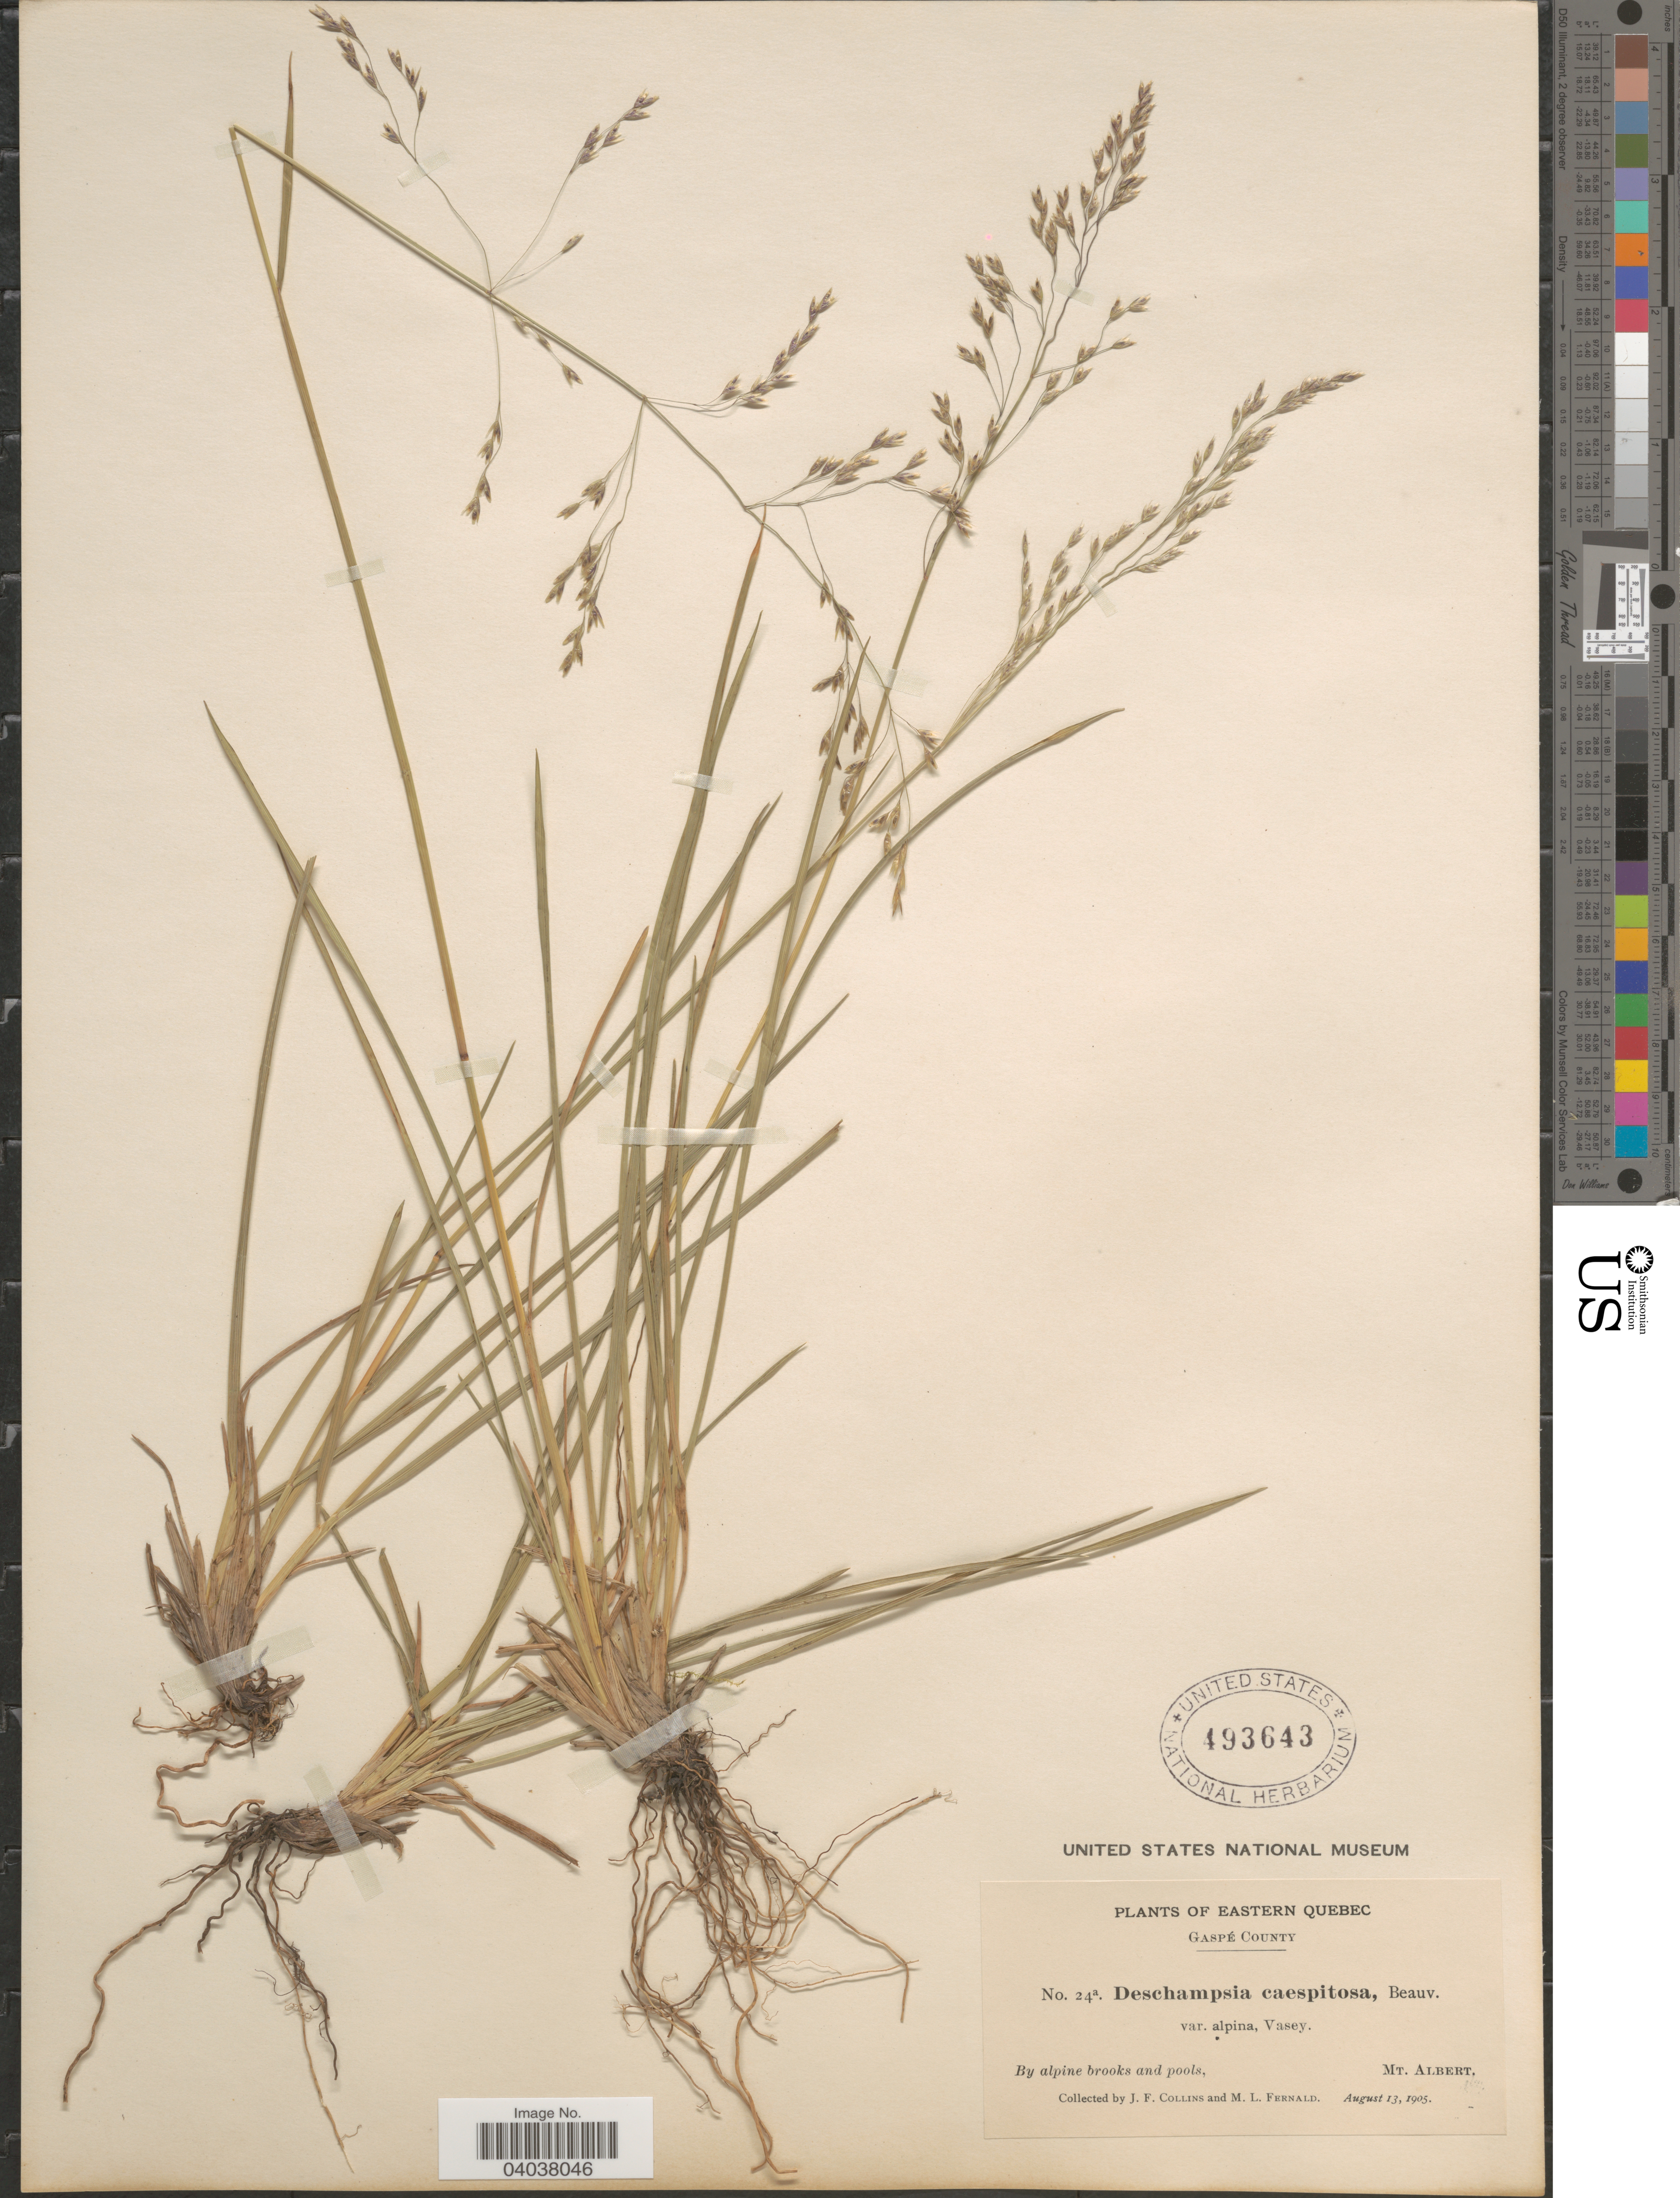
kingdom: Plantae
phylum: Tracheophyta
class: Liliopsida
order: Poales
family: Poaceae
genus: Deschampsia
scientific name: Deschampsia cespitosa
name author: (L.) P. Beauv.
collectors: J. Collins & M. L. Fernald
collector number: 24a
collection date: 1905-08-13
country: Canada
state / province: Quebec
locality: Eastern Quebec. Gaspé County. Mt. Albert.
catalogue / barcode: US 493643